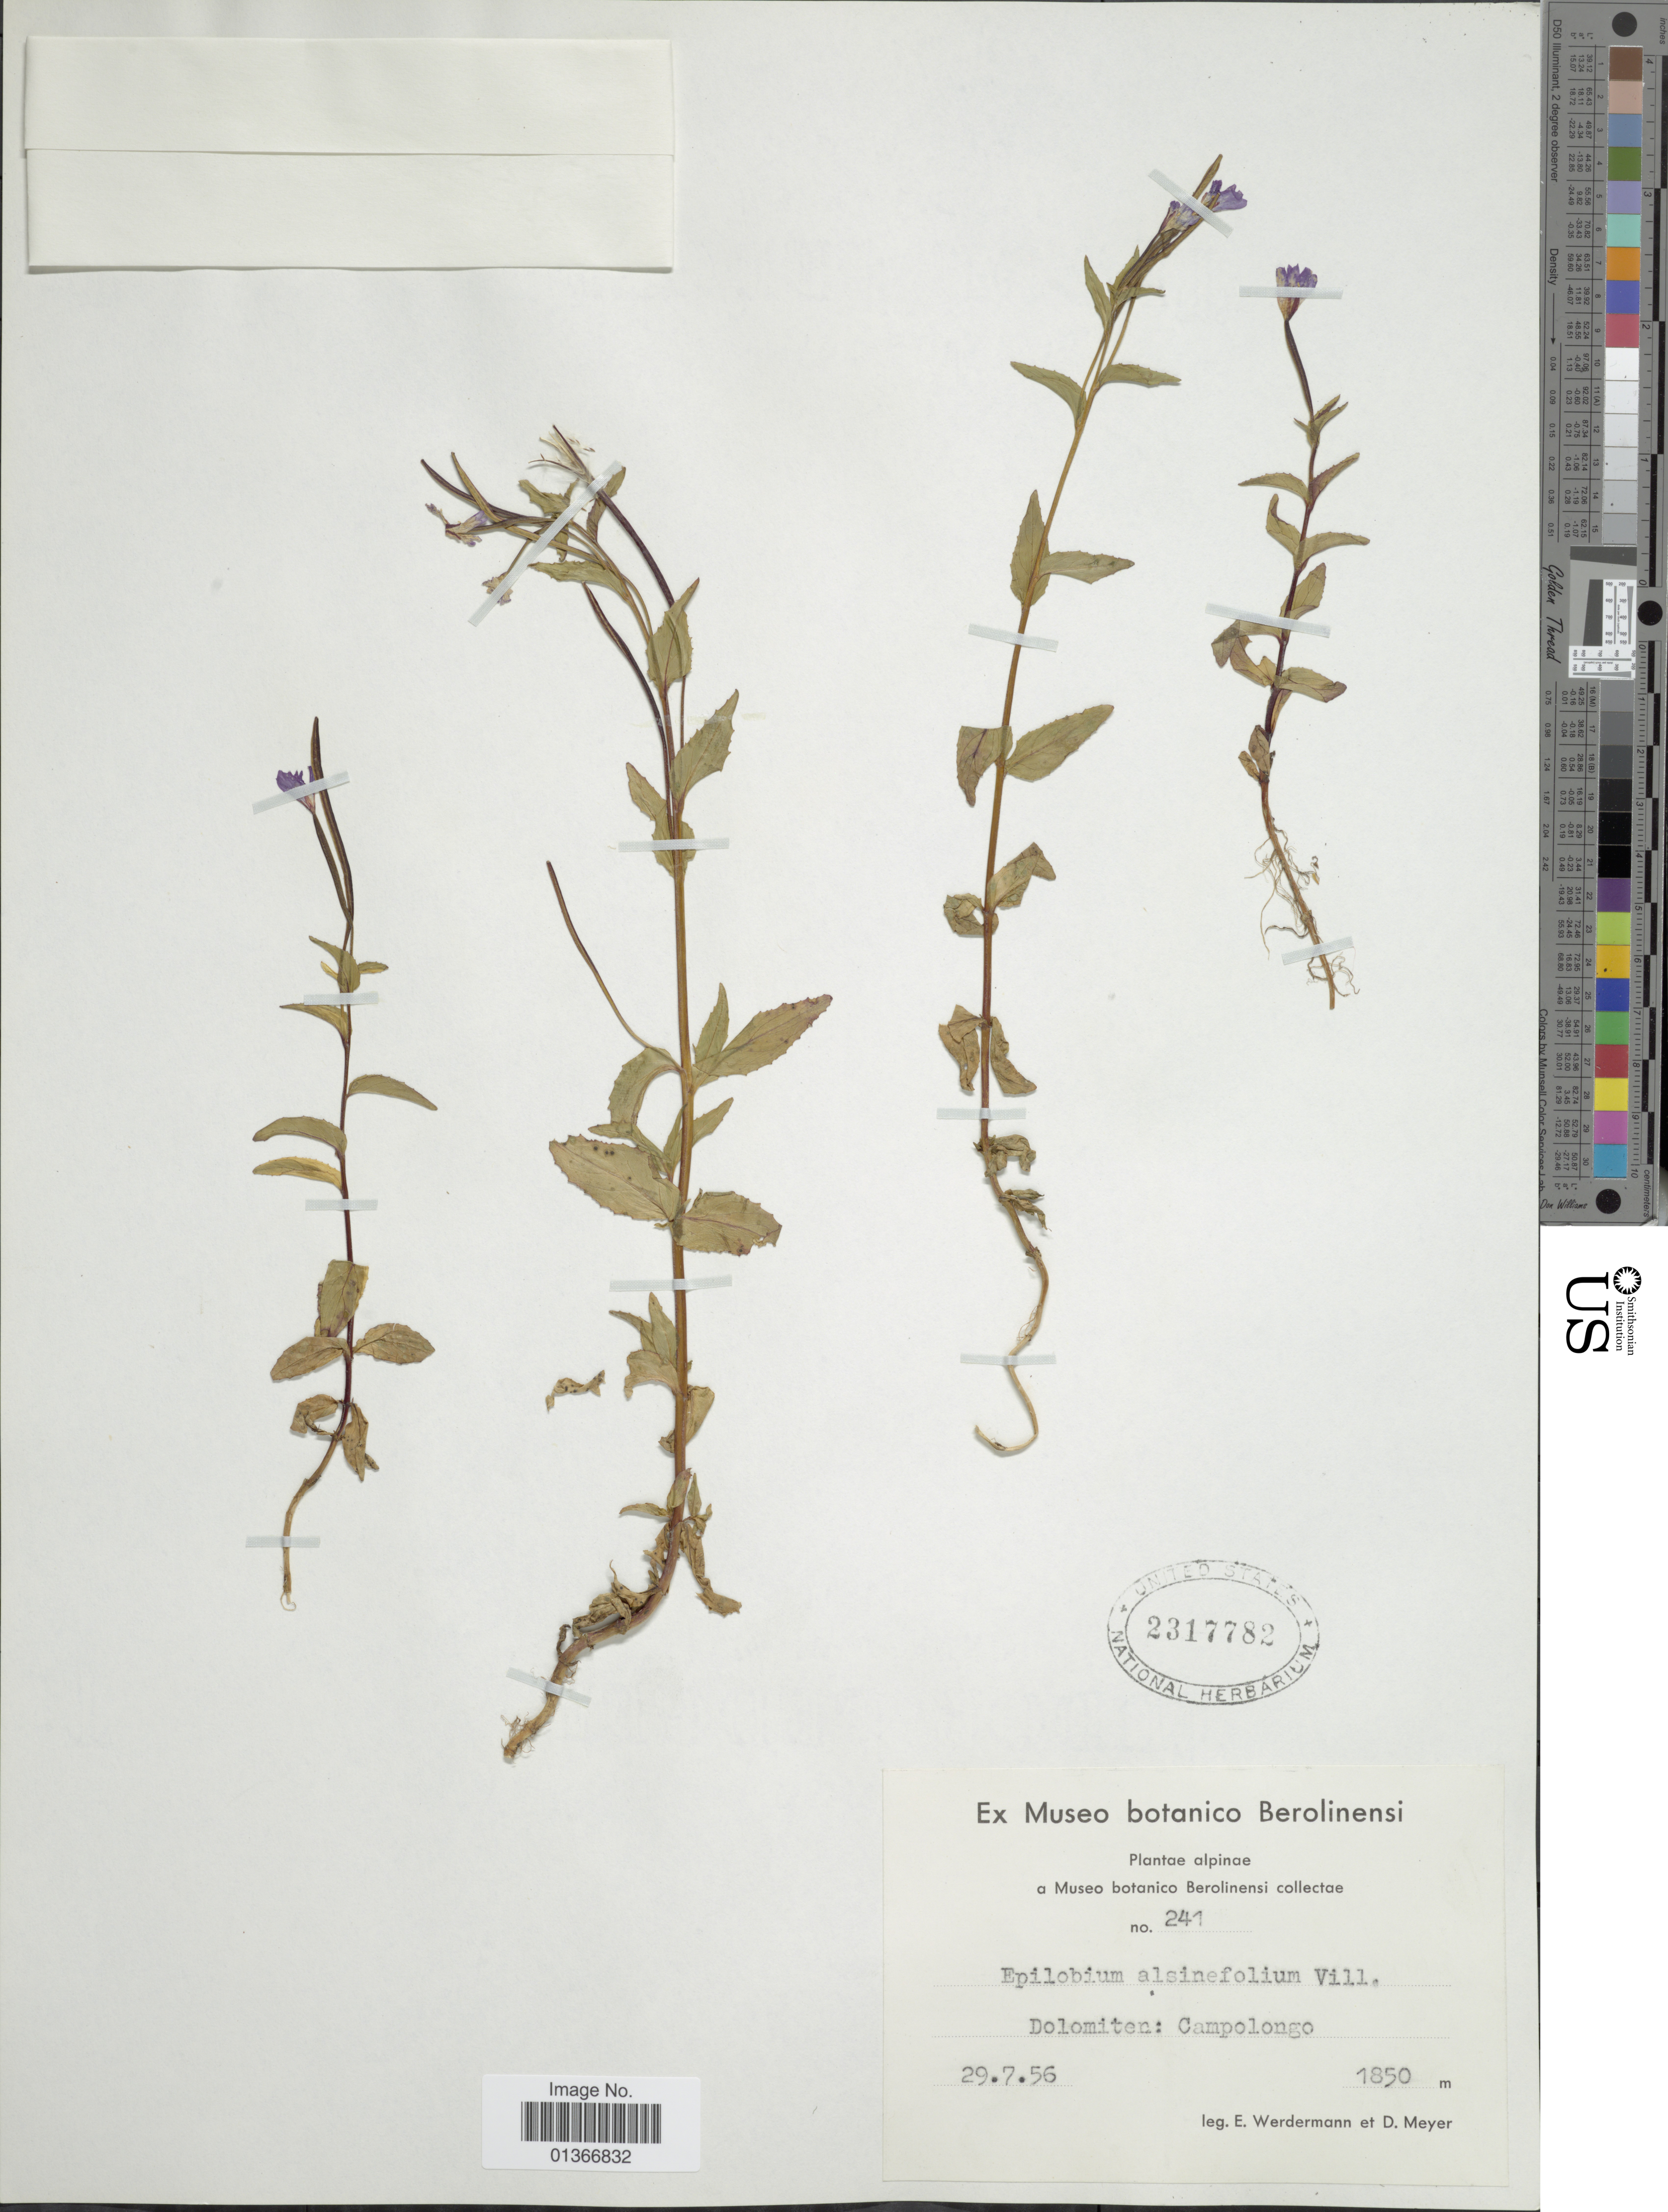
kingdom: Plantae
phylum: Tracheophyta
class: Magnoliopsida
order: Myrtales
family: Onagraceae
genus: Epilobium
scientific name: Epilobium alsinifolium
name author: Vill.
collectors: E. Werdermann & D. Meyer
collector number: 241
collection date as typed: Transcribed d/m/y: 29/7/56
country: Italy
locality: Dolomiten: Campolongo.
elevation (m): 1850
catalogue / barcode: US 2317782